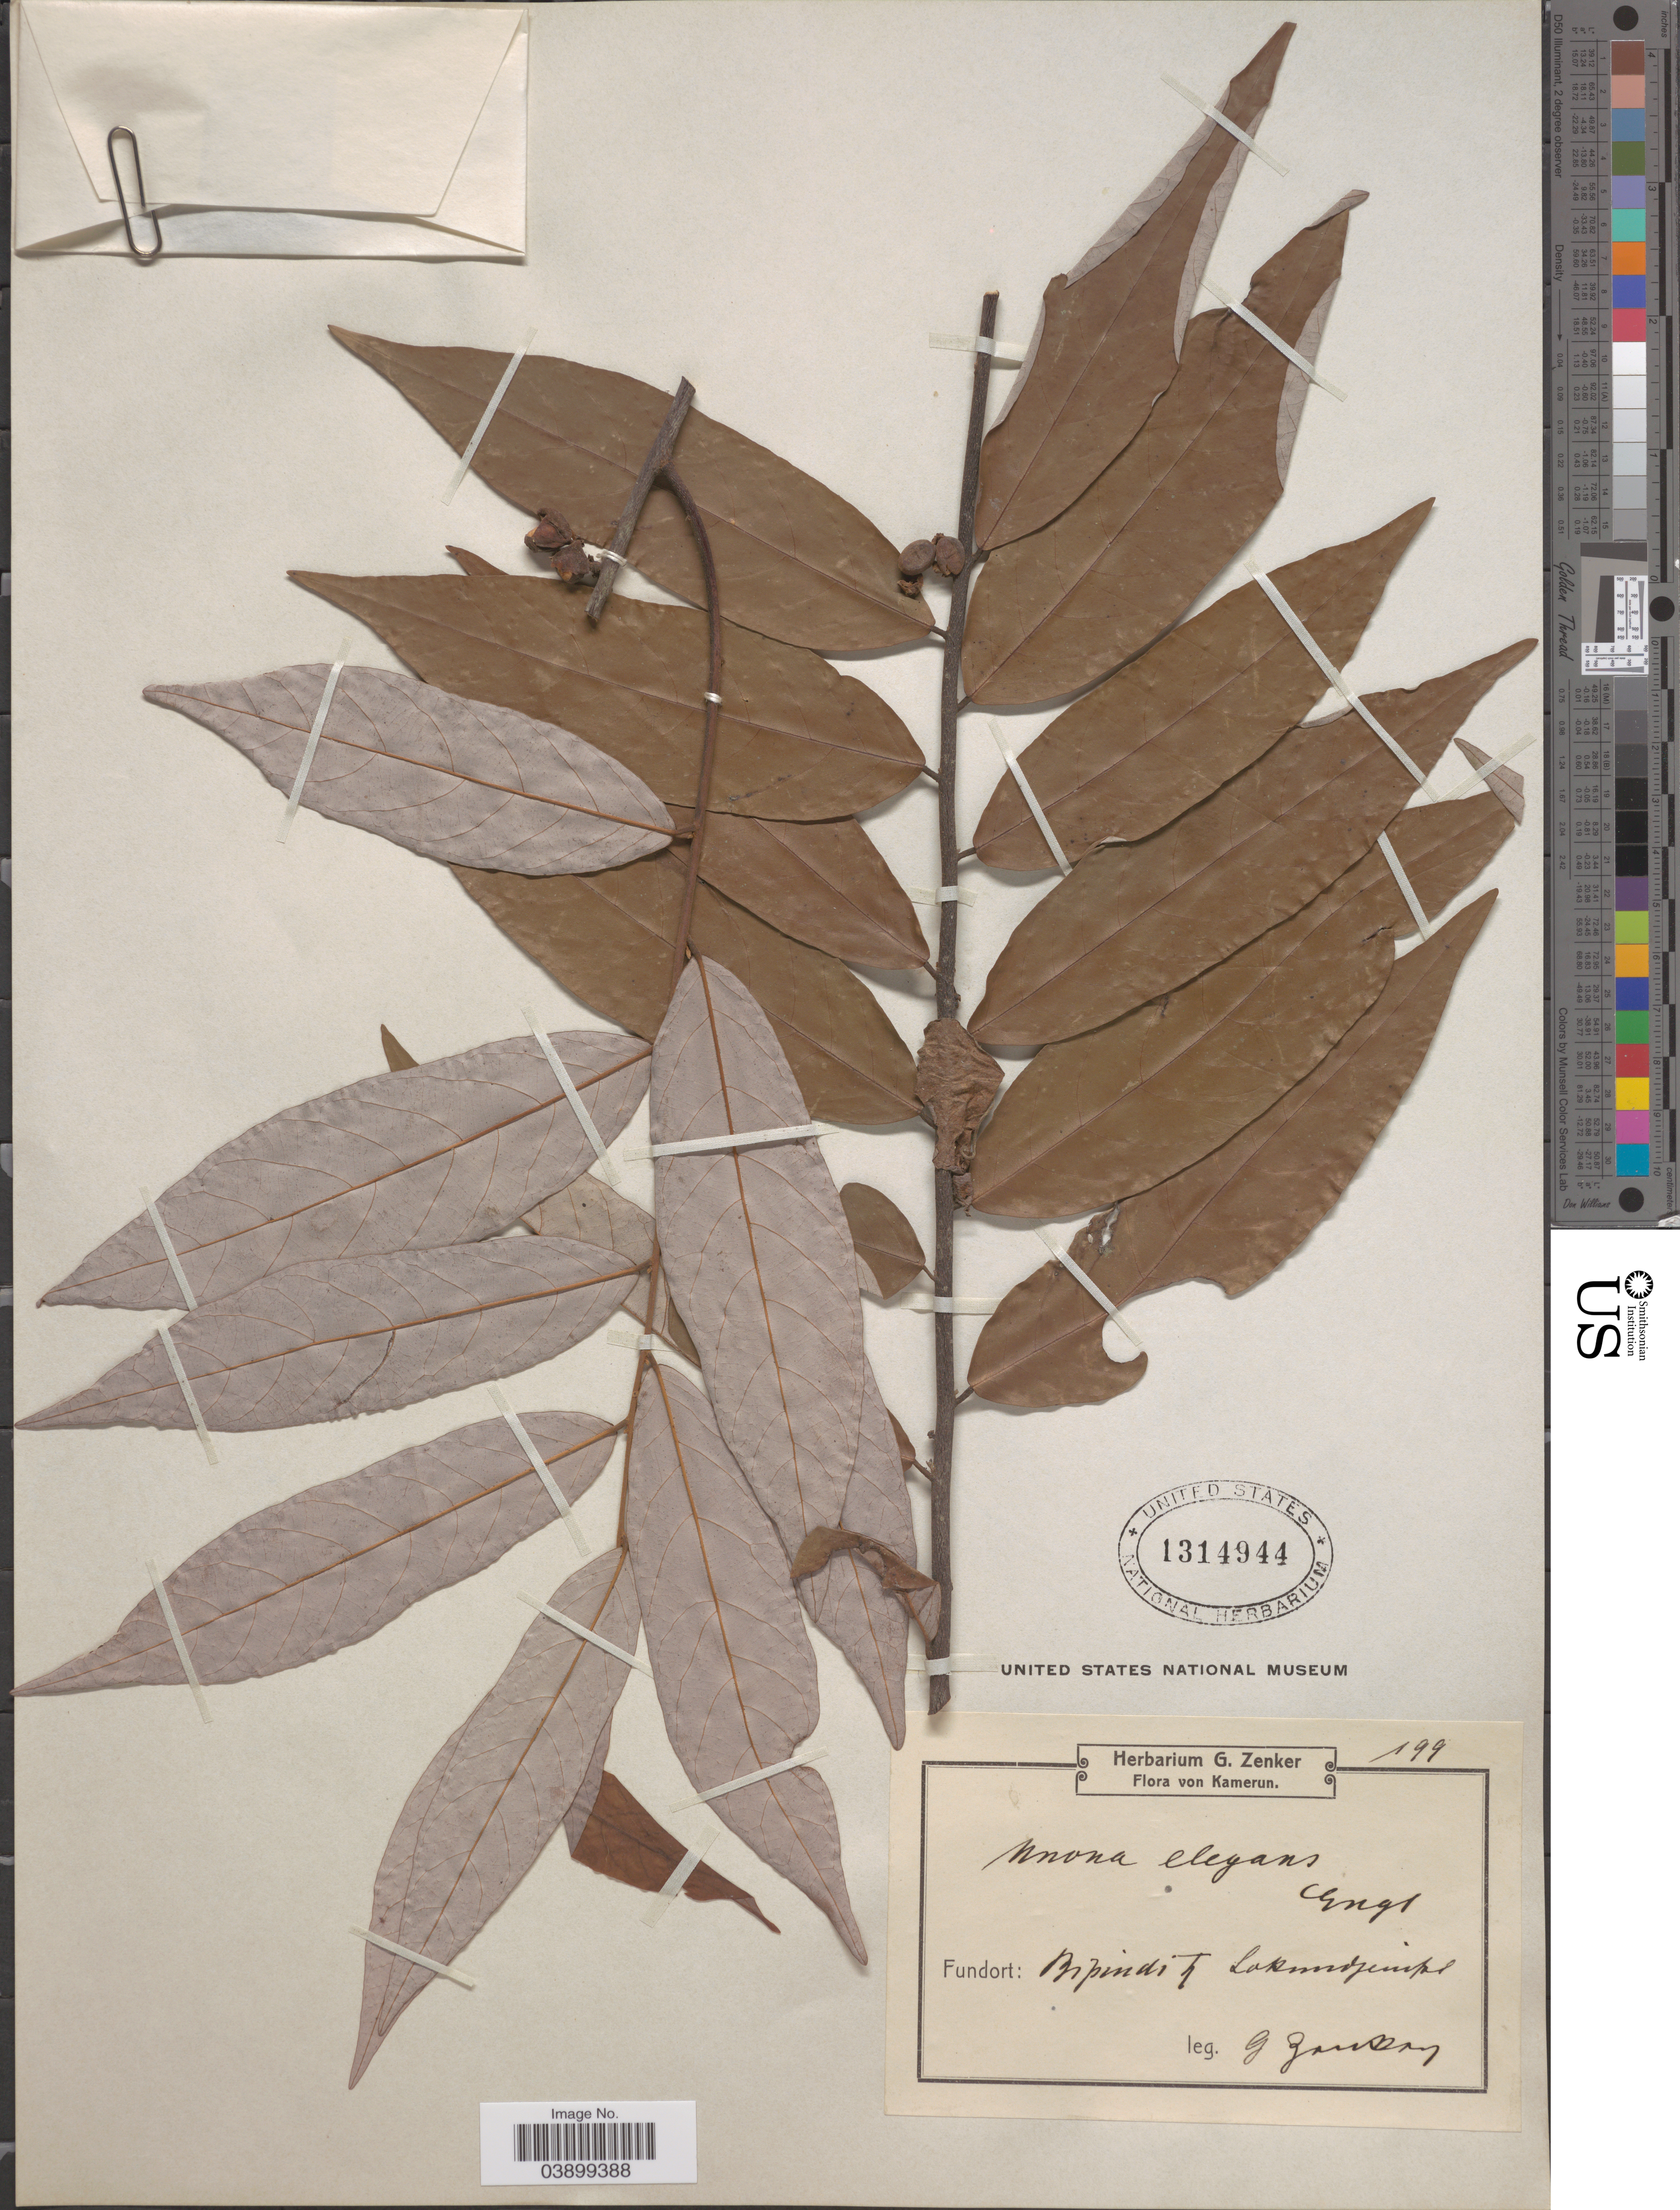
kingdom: Plantae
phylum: Tracheophyta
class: Magnoliopsida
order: Magnoliales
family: Annonaceae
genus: Annona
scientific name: Annona elegans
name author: Engl.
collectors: G. A. Zenker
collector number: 199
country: Cameroon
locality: Bipindi Lokundjenipa [interpreted].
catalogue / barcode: US 1314944